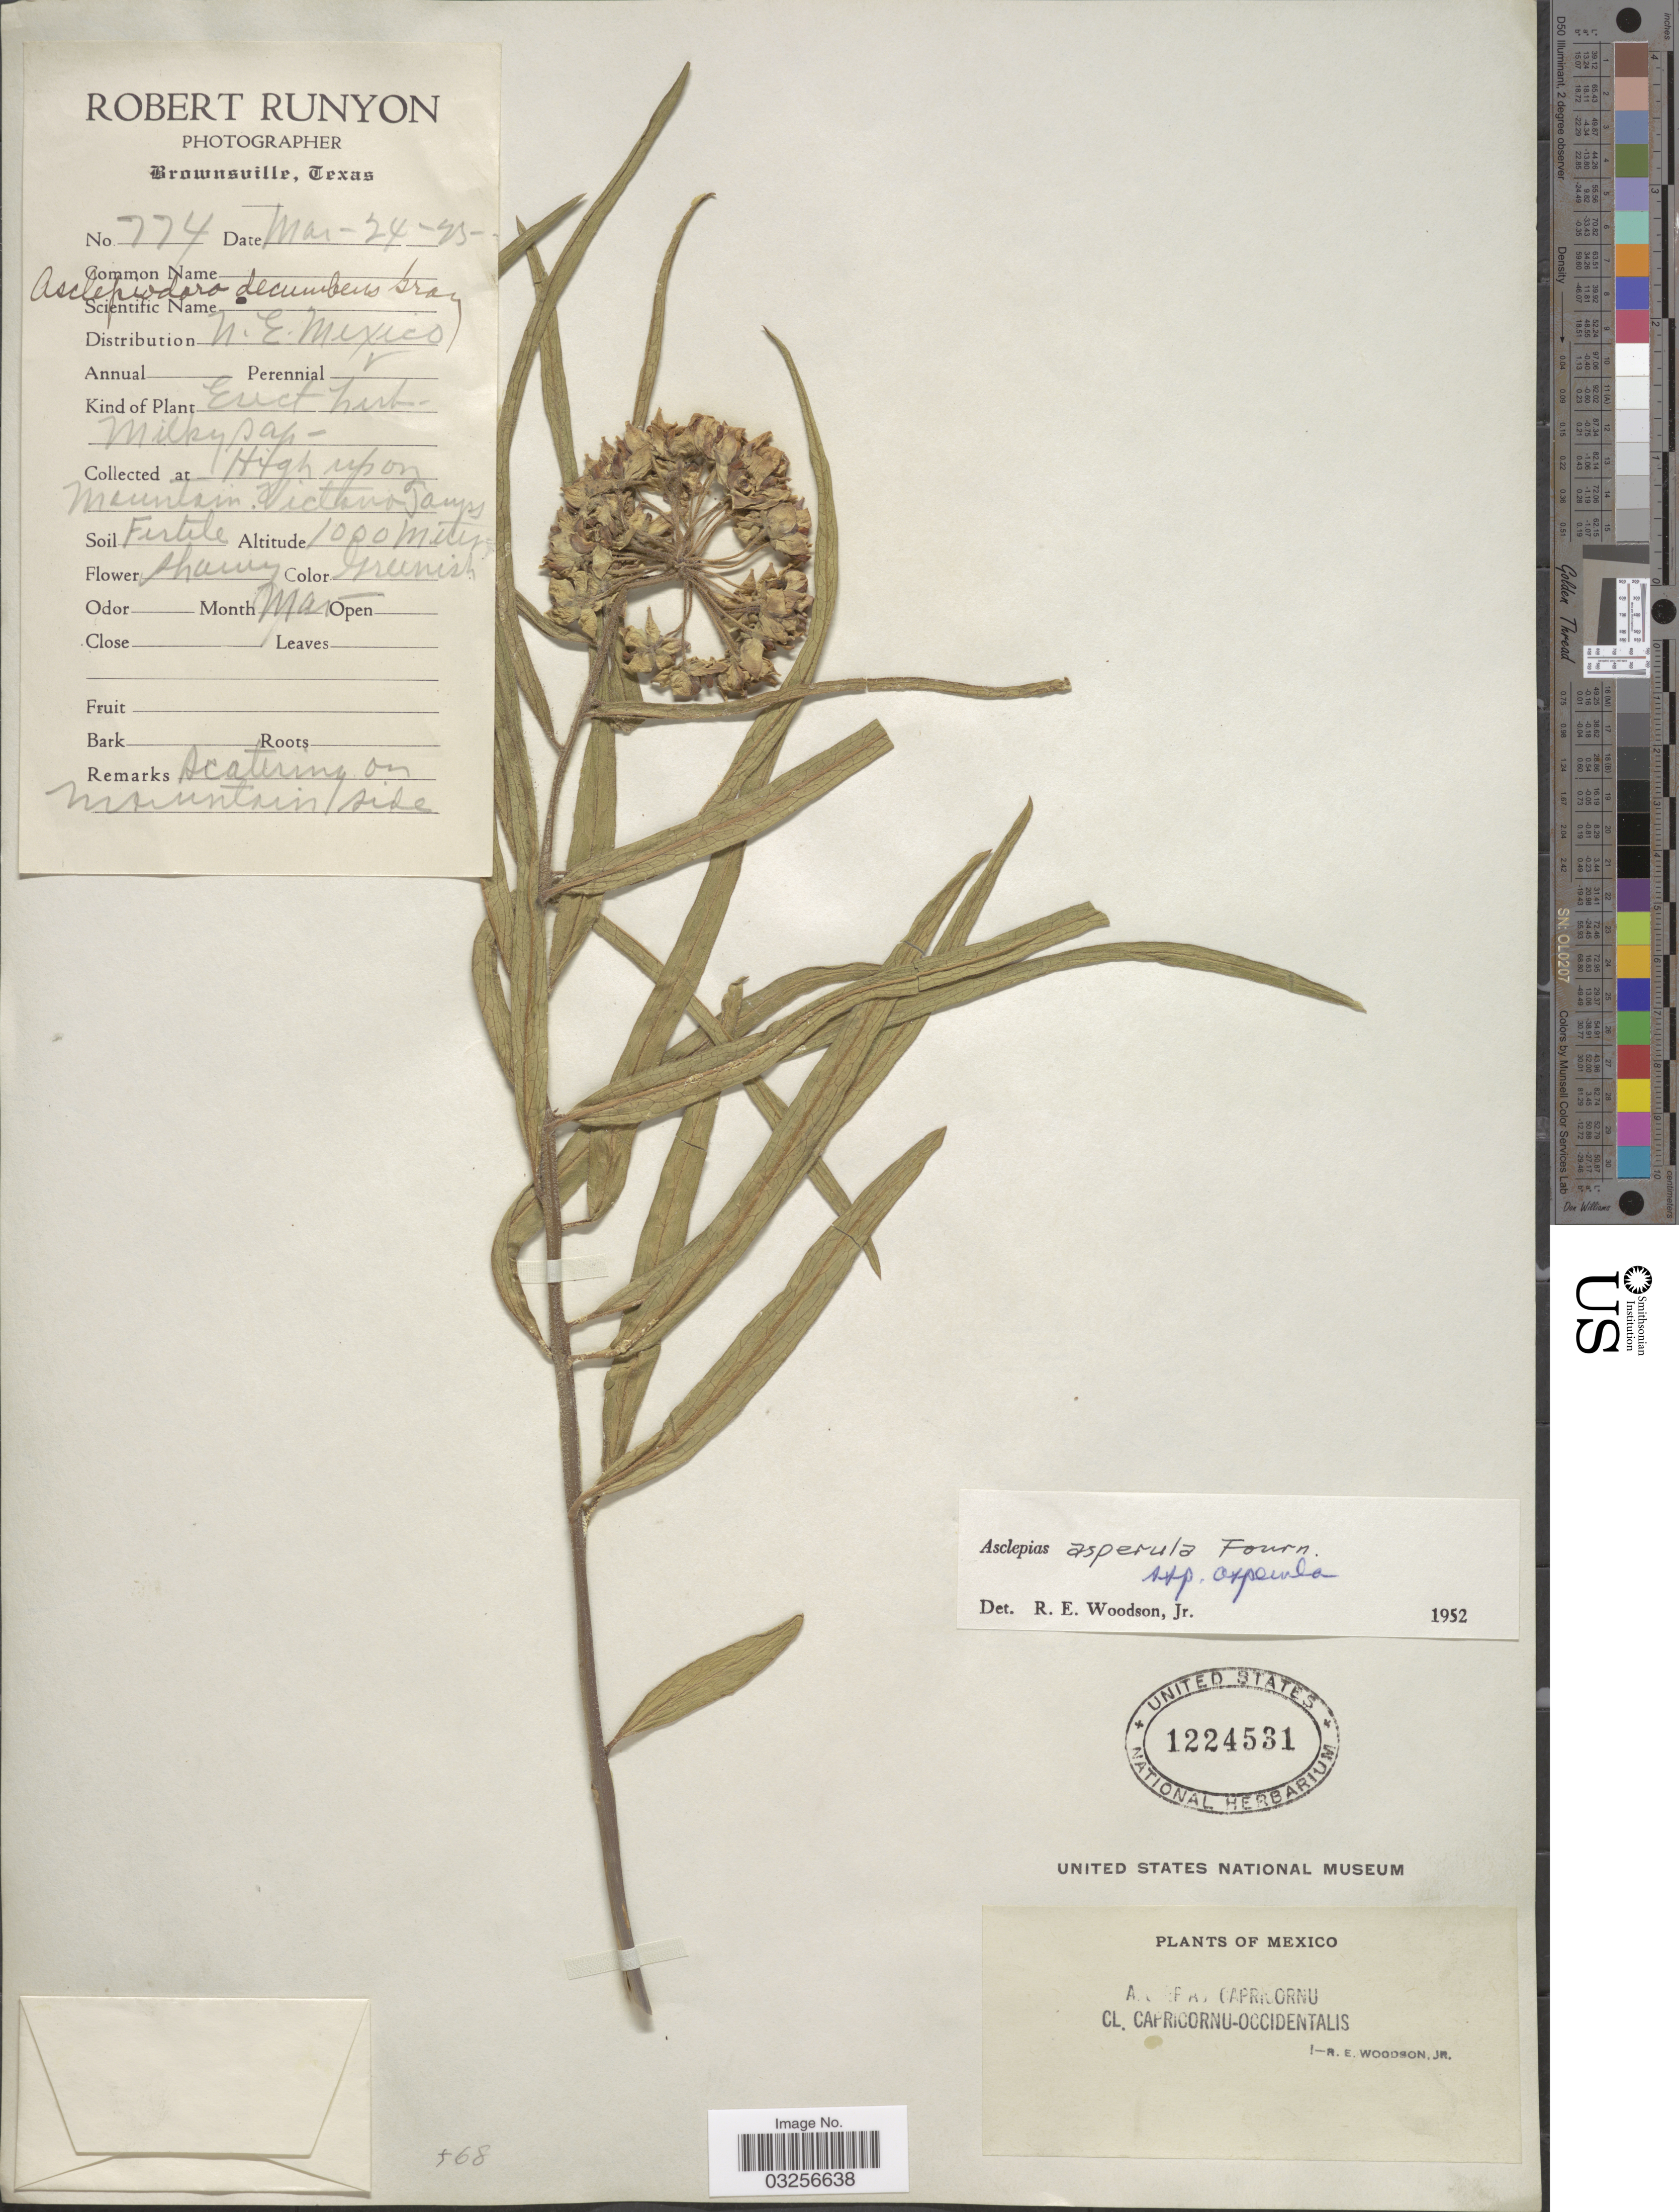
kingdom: Plantae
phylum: Tracheophyta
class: Magnoliopsida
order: Gentianales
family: Apocynaceae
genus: Asclepias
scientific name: Asclepias asperula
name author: (Decne.) Woodson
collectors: R. Runyon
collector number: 774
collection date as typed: Transcribed d/m/y: 24/3/23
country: Mexico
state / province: Tamaulipas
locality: High up on Mountain. Victoria Tamps.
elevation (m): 1000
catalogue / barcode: US 1224531